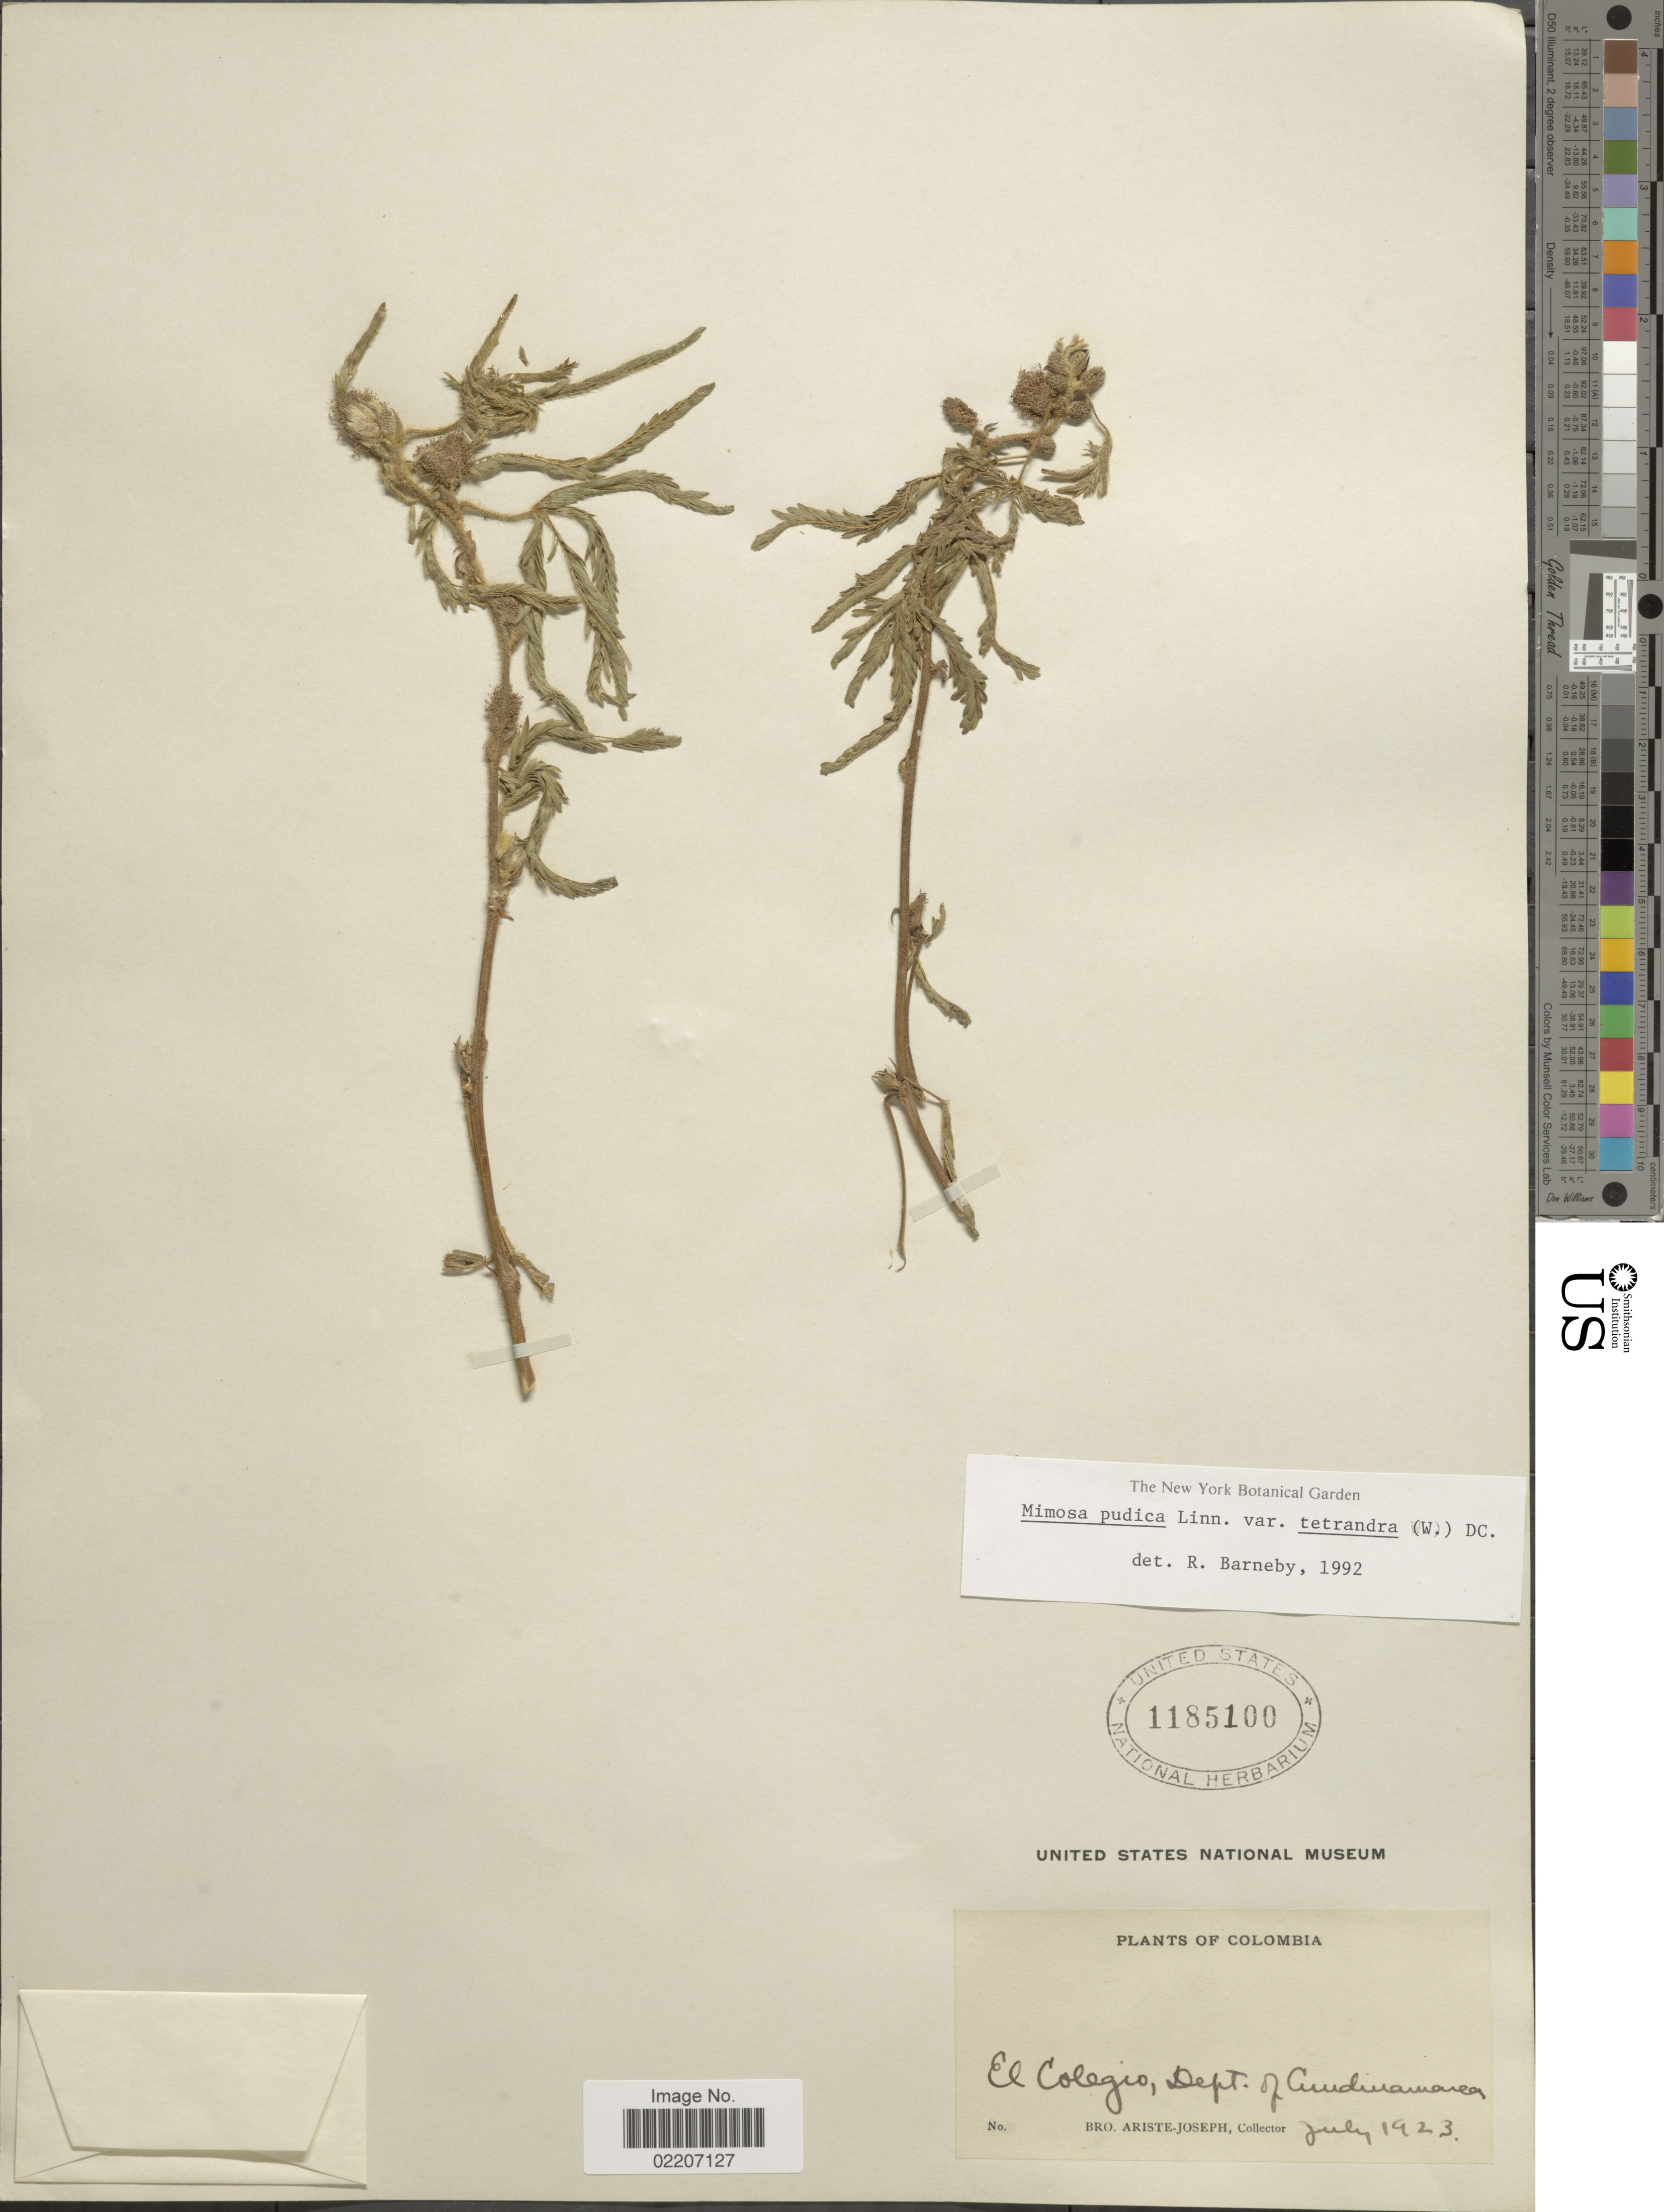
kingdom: Plantae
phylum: Tracheophyta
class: Magnoliopsida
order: Fabales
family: Fabaceae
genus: Mimosa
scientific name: Mimosa pudica var. tetrandra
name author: L.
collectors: Bro. Ariste-Joseph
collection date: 1923-07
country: Colombia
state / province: Cundinamarca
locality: El Colegio, Dept. of Cundinamarca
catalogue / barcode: US 1185100